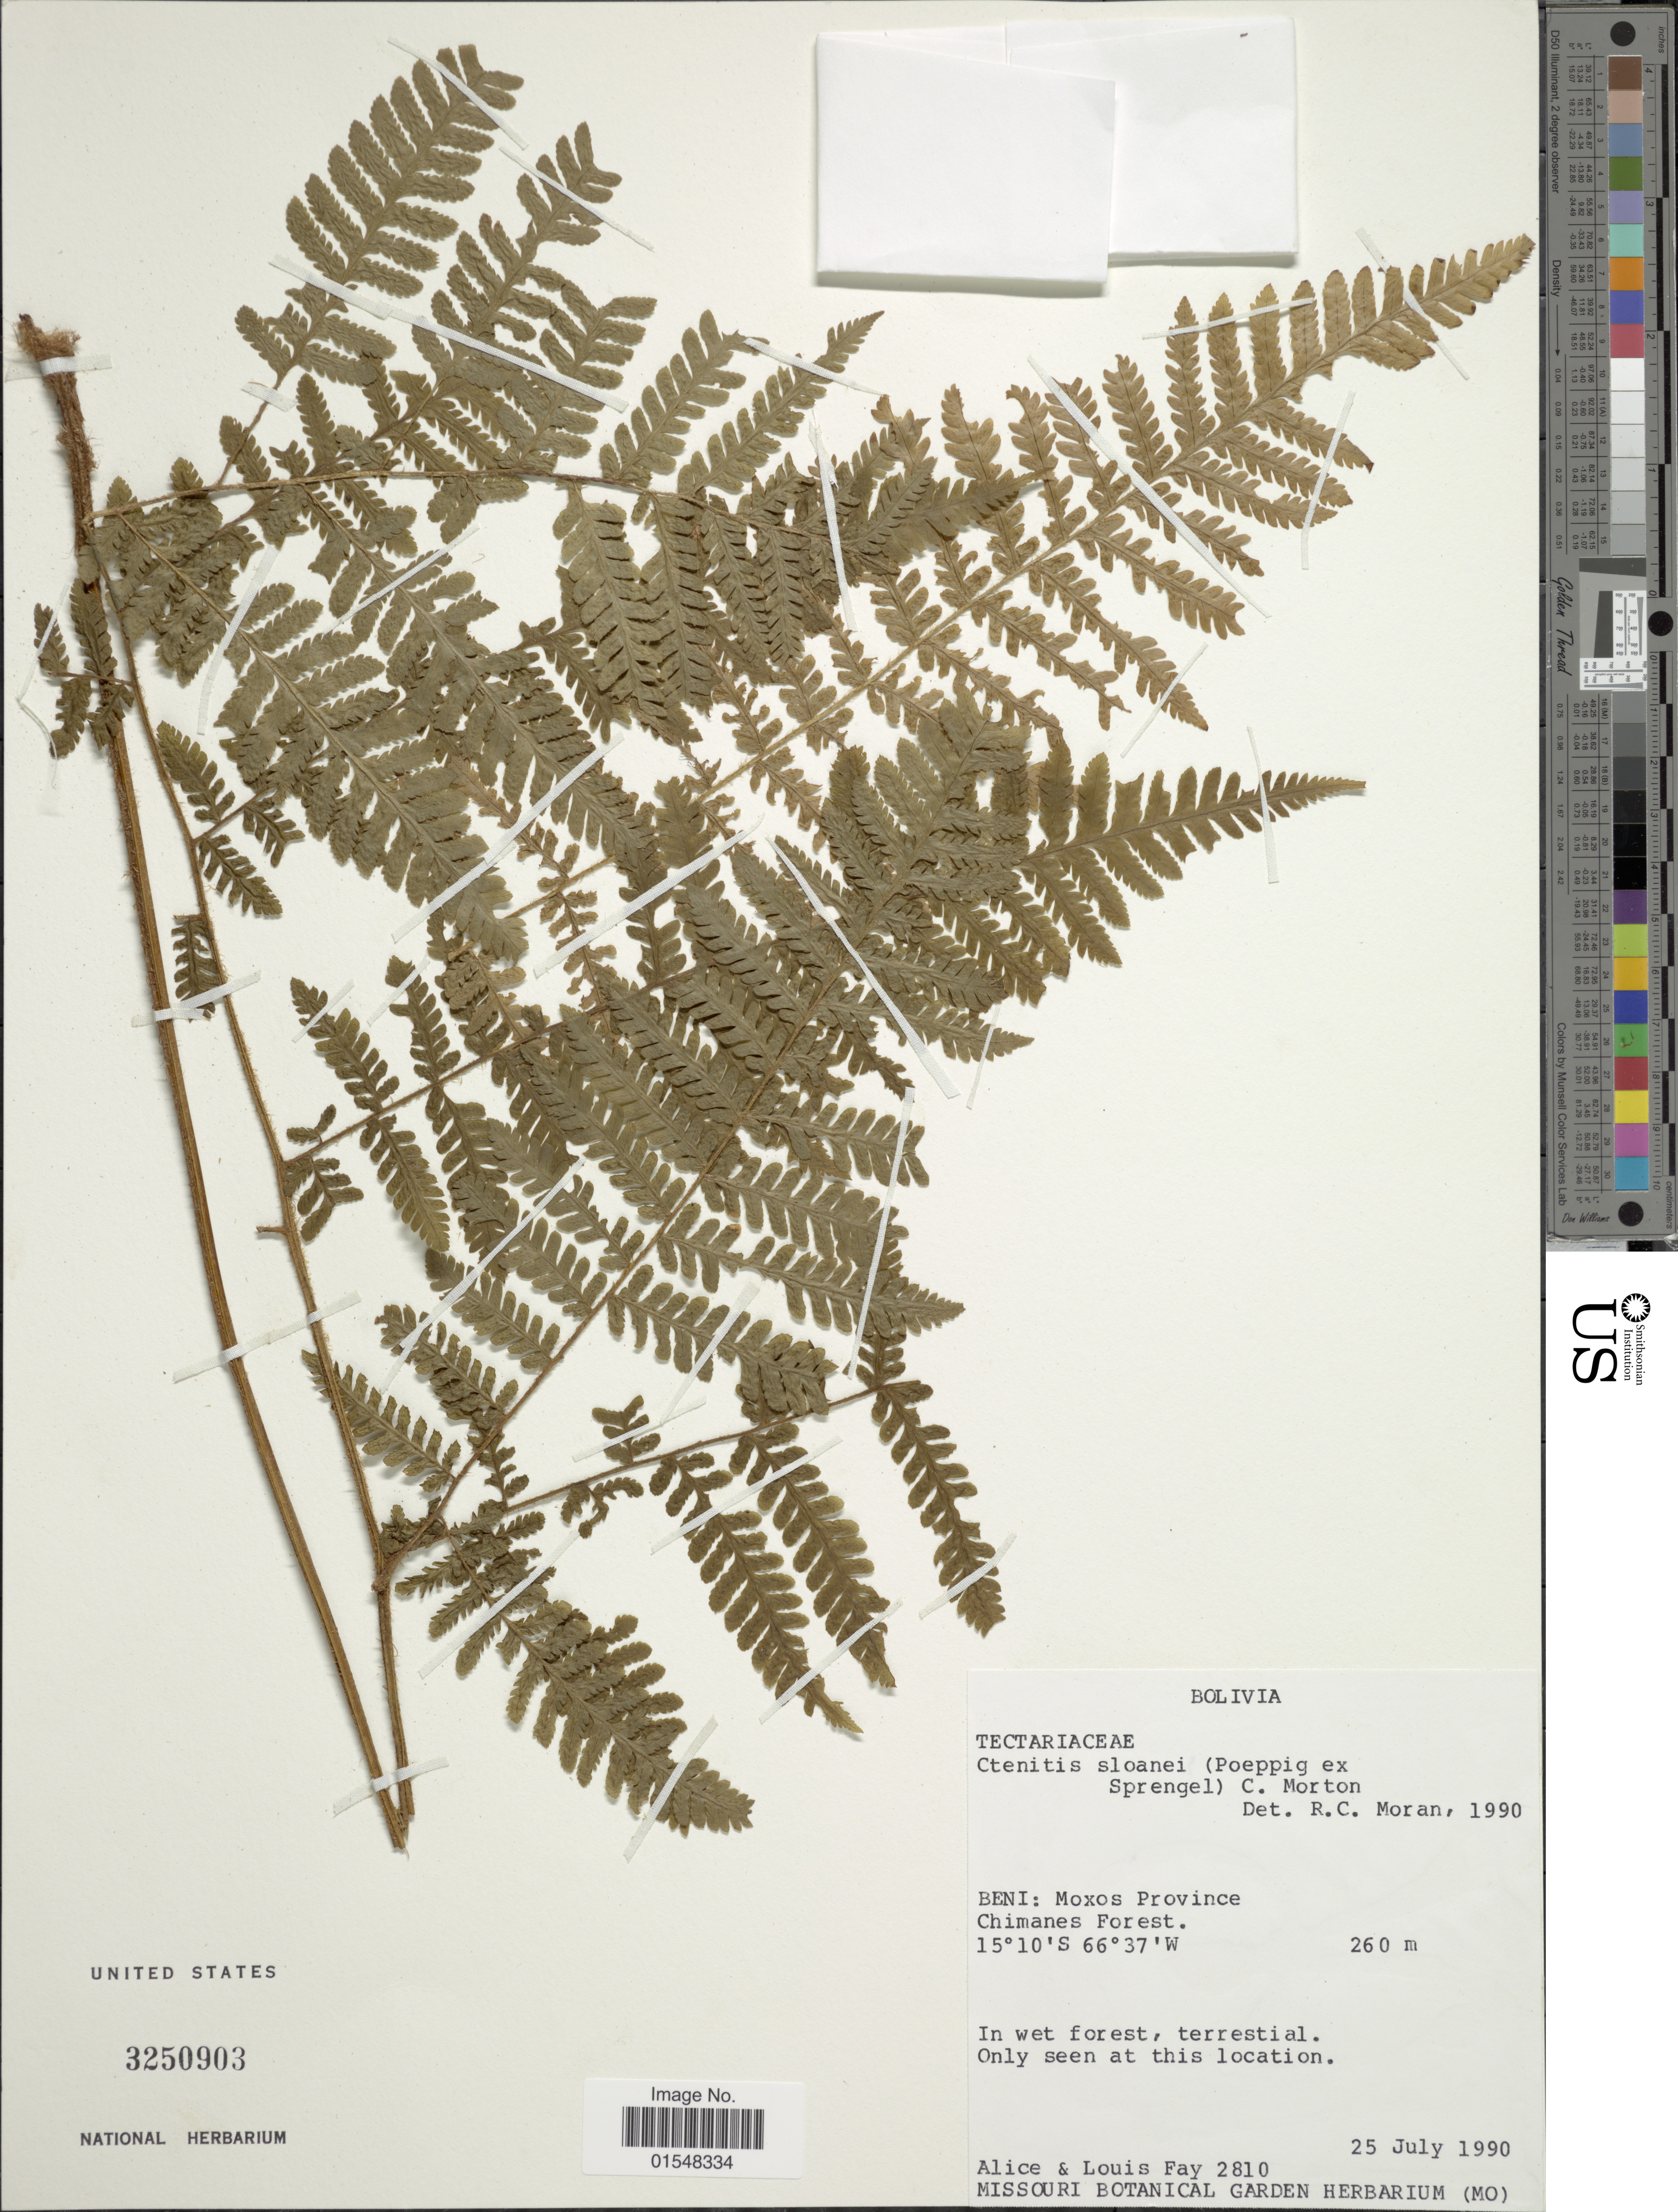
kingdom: Plantae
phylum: Tracheophyta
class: Polypodiopsida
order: Polypodiales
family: Dryopteridaceae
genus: Ctenitis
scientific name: Ctenitis sloanei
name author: (Poepp. ex Spreng.) C.V. Morton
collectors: A. Fay & L. Fay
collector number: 2810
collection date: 1990-07-25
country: Bolivia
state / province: Beni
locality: Moxos Province, Chimanes Forest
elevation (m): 260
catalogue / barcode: US 3250903